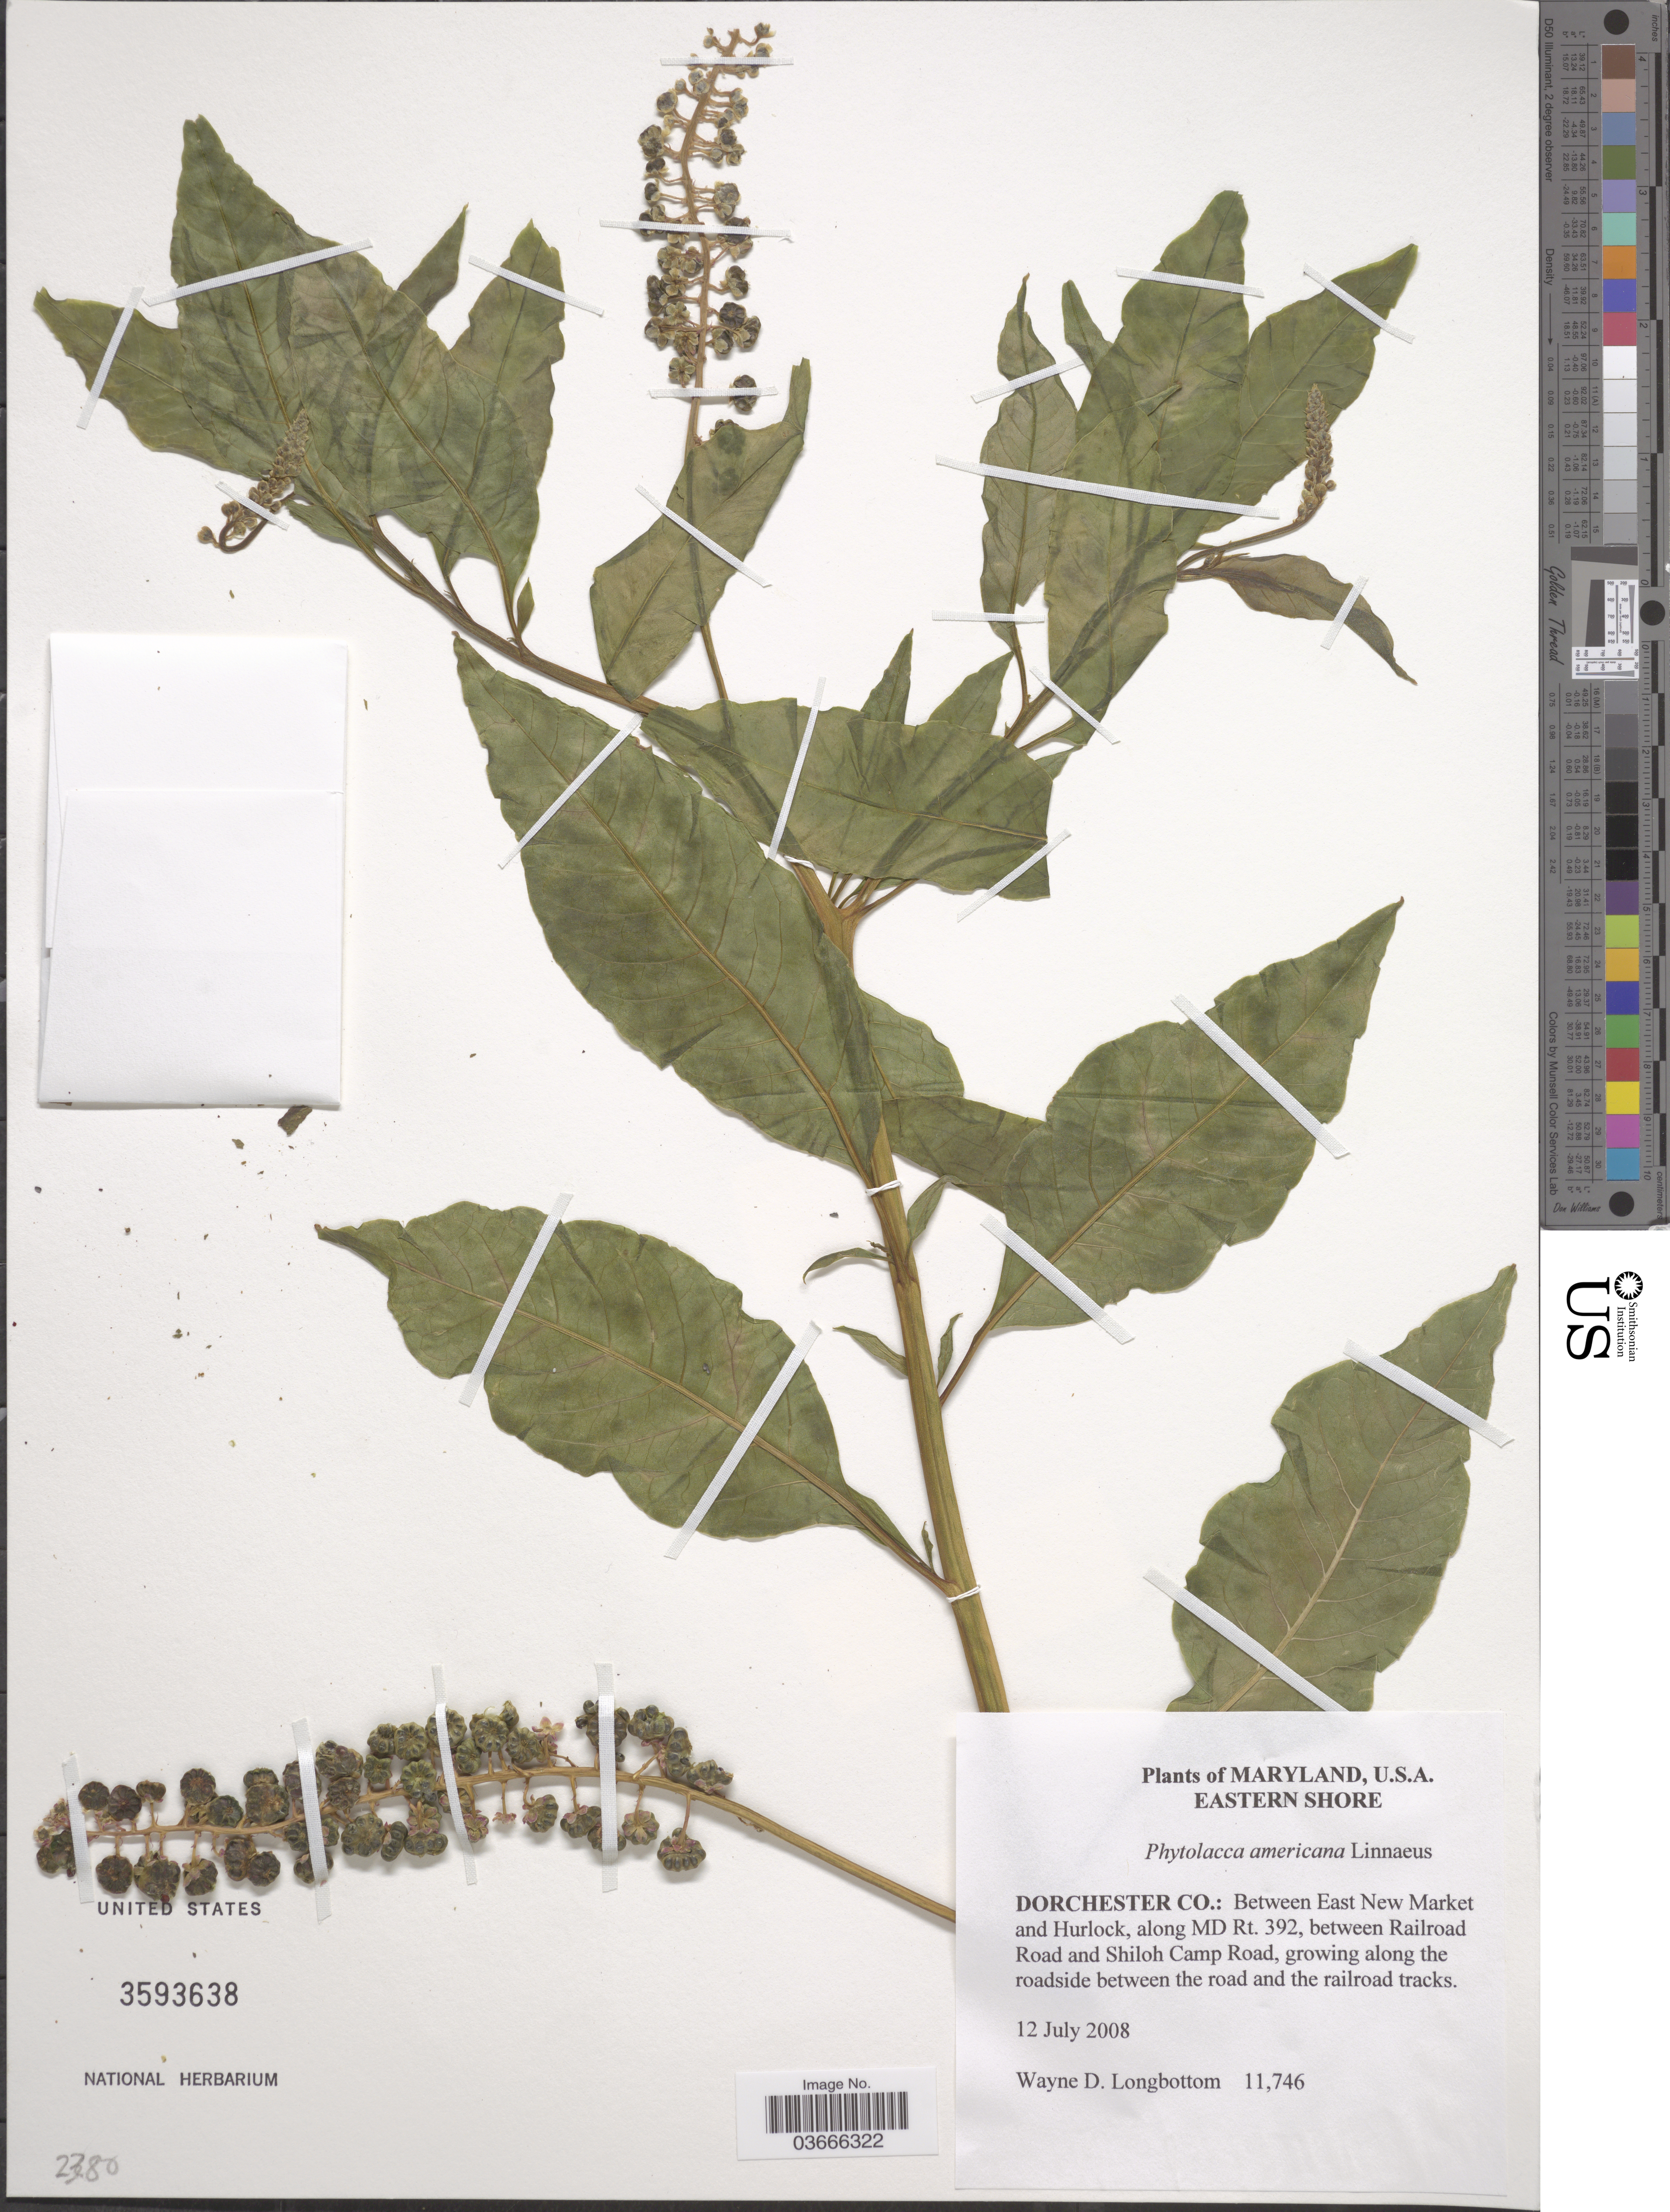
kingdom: Plantae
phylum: Tracheophyta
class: Magnoliopsida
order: Caryophyllales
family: Phytolaccaceae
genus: Phytolacca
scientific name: Phytolacca americana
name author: L.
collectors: W. D. Longbottom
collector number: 11746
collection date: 2008-07-12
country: United States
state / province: Maryland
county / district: Dorchester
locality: Eastern Shore. Dorchester Co.: Between East New Market and Hurlock, along MD Rt. 392, between Railroad Road and Shiloh Camp Road.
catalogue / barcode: US 3593638